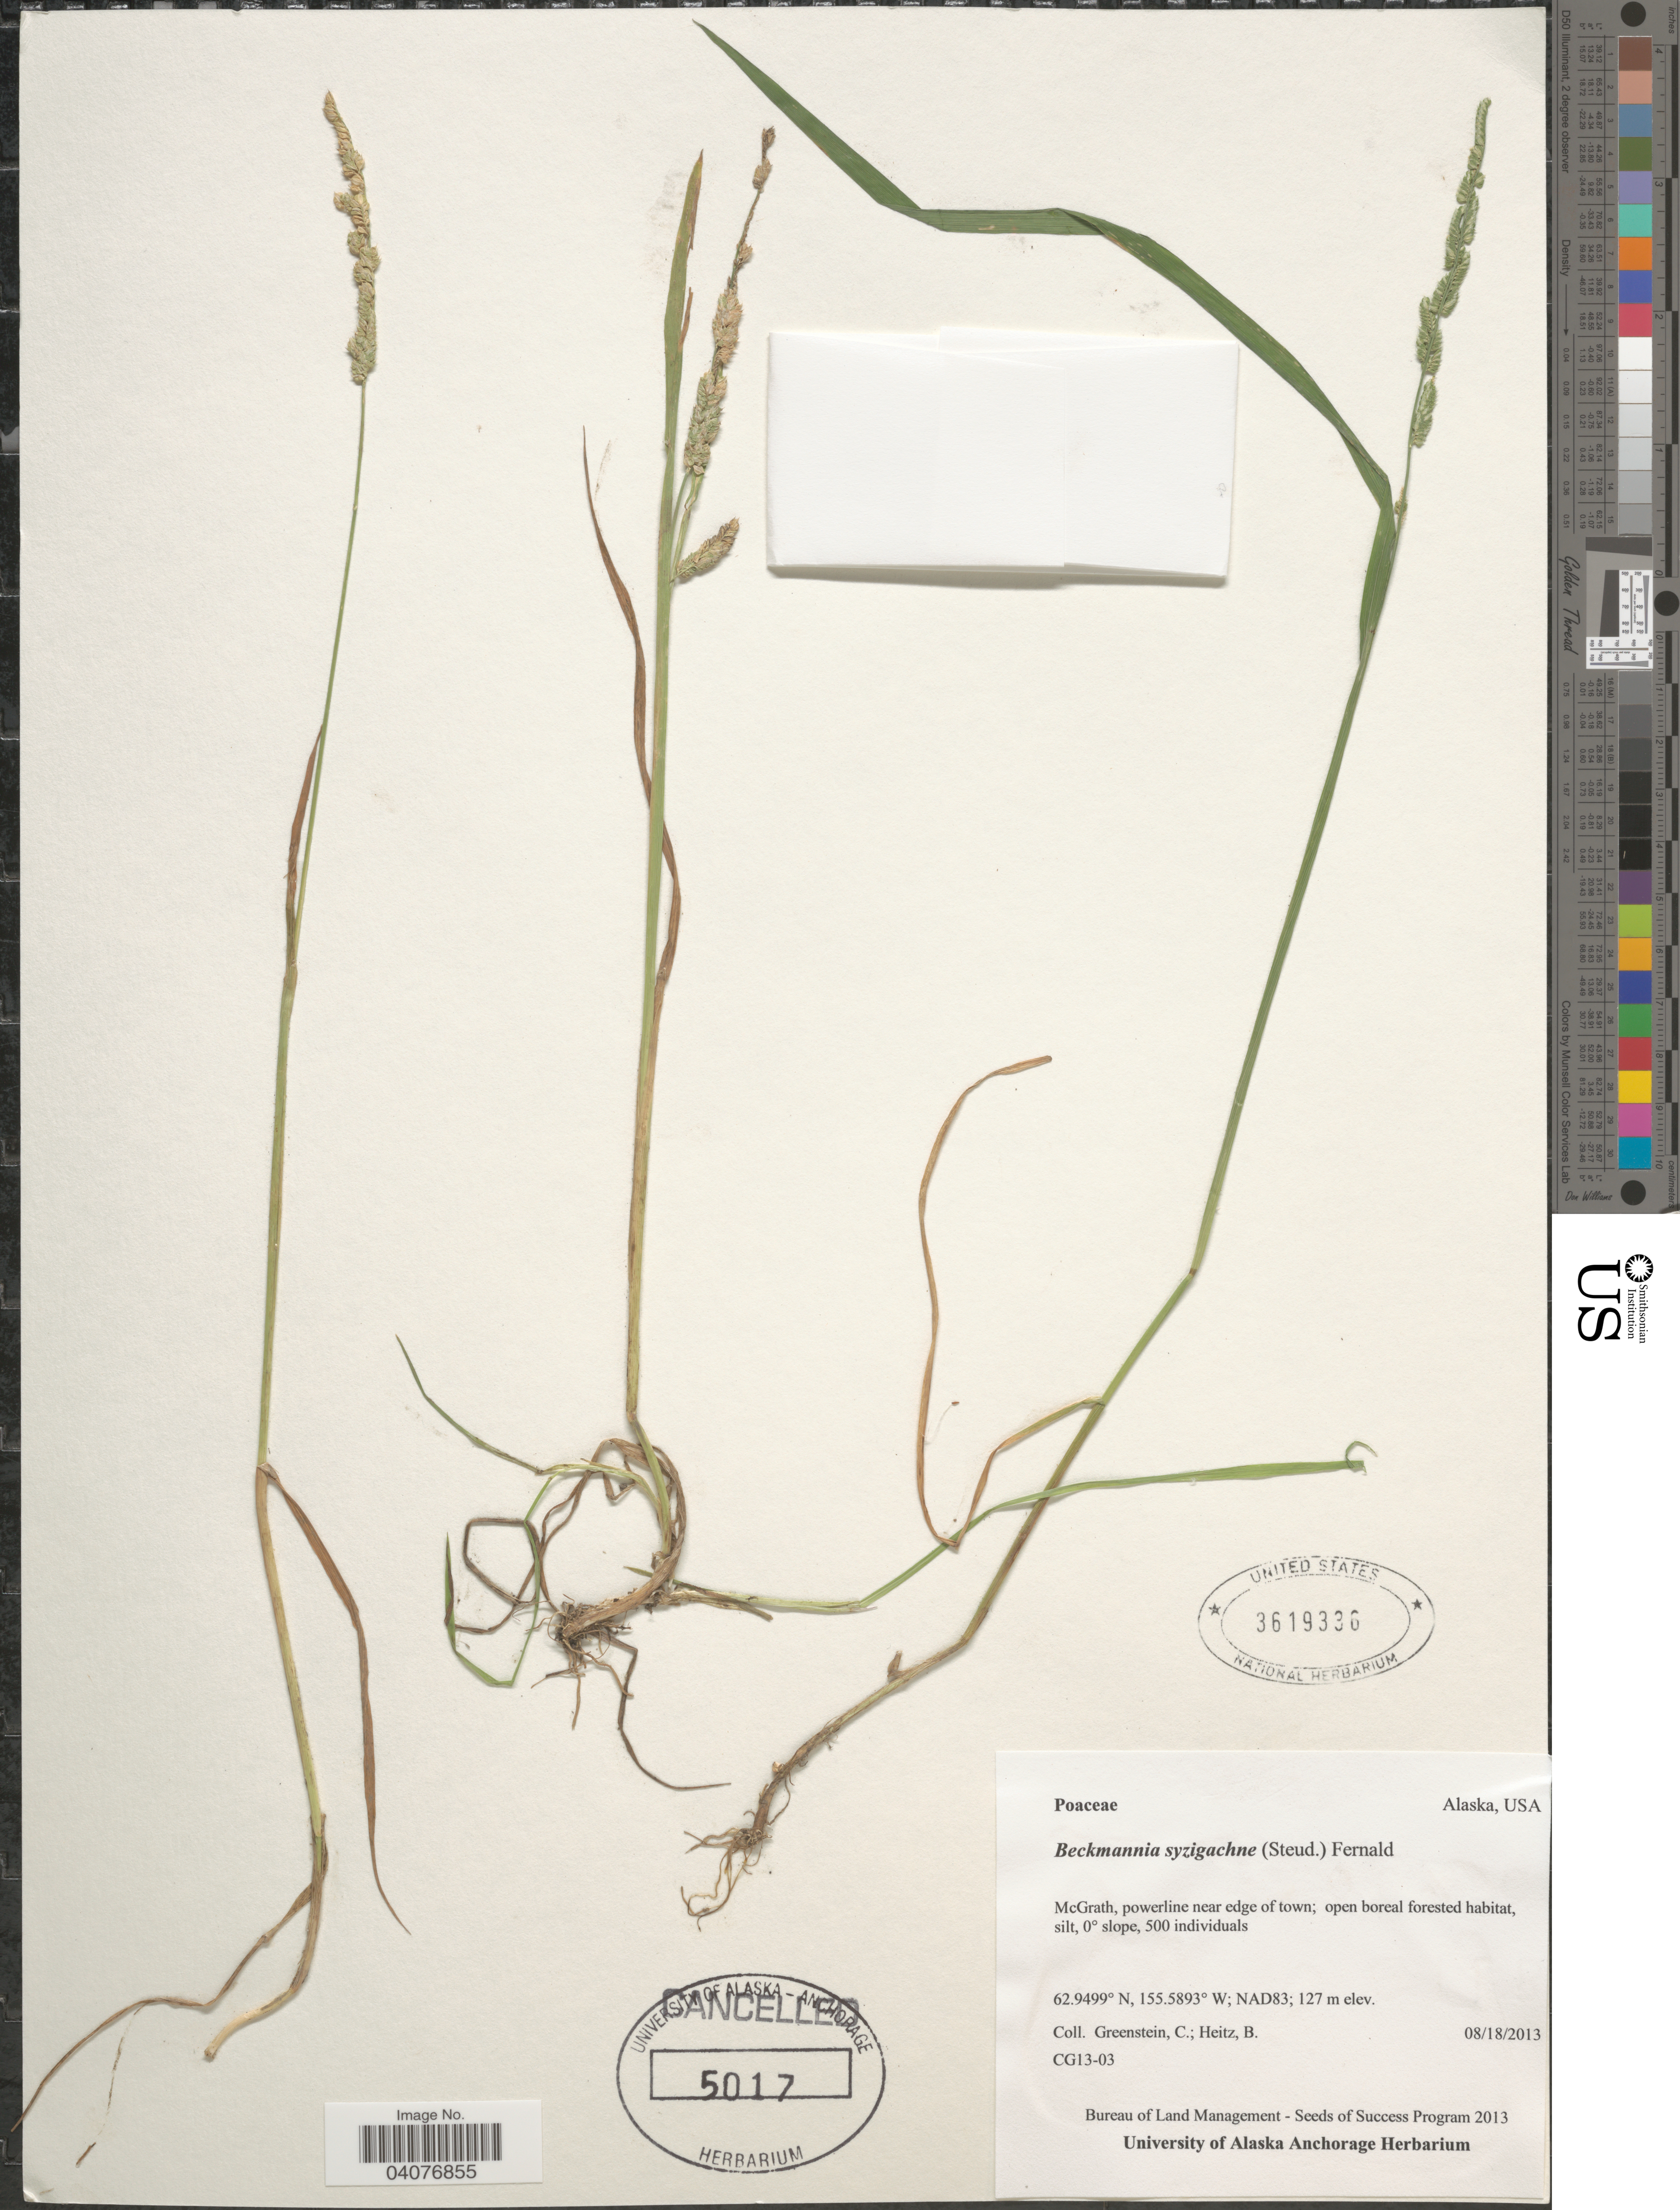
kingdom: Plantae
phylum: Tracheophyta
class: Liliopsida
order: Poales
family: Poaceae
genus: Beckmannia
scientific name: Beckmannia syzigachne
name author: (Steud.) Fernald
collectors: C. Greenstein & B. Heitz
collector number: CG13-03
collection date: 2013-08-18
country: United States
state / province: Alaska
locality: McGarth, powerline near edge of town; 0° slope. NAD83.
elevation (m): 127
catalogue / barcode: US 3619336